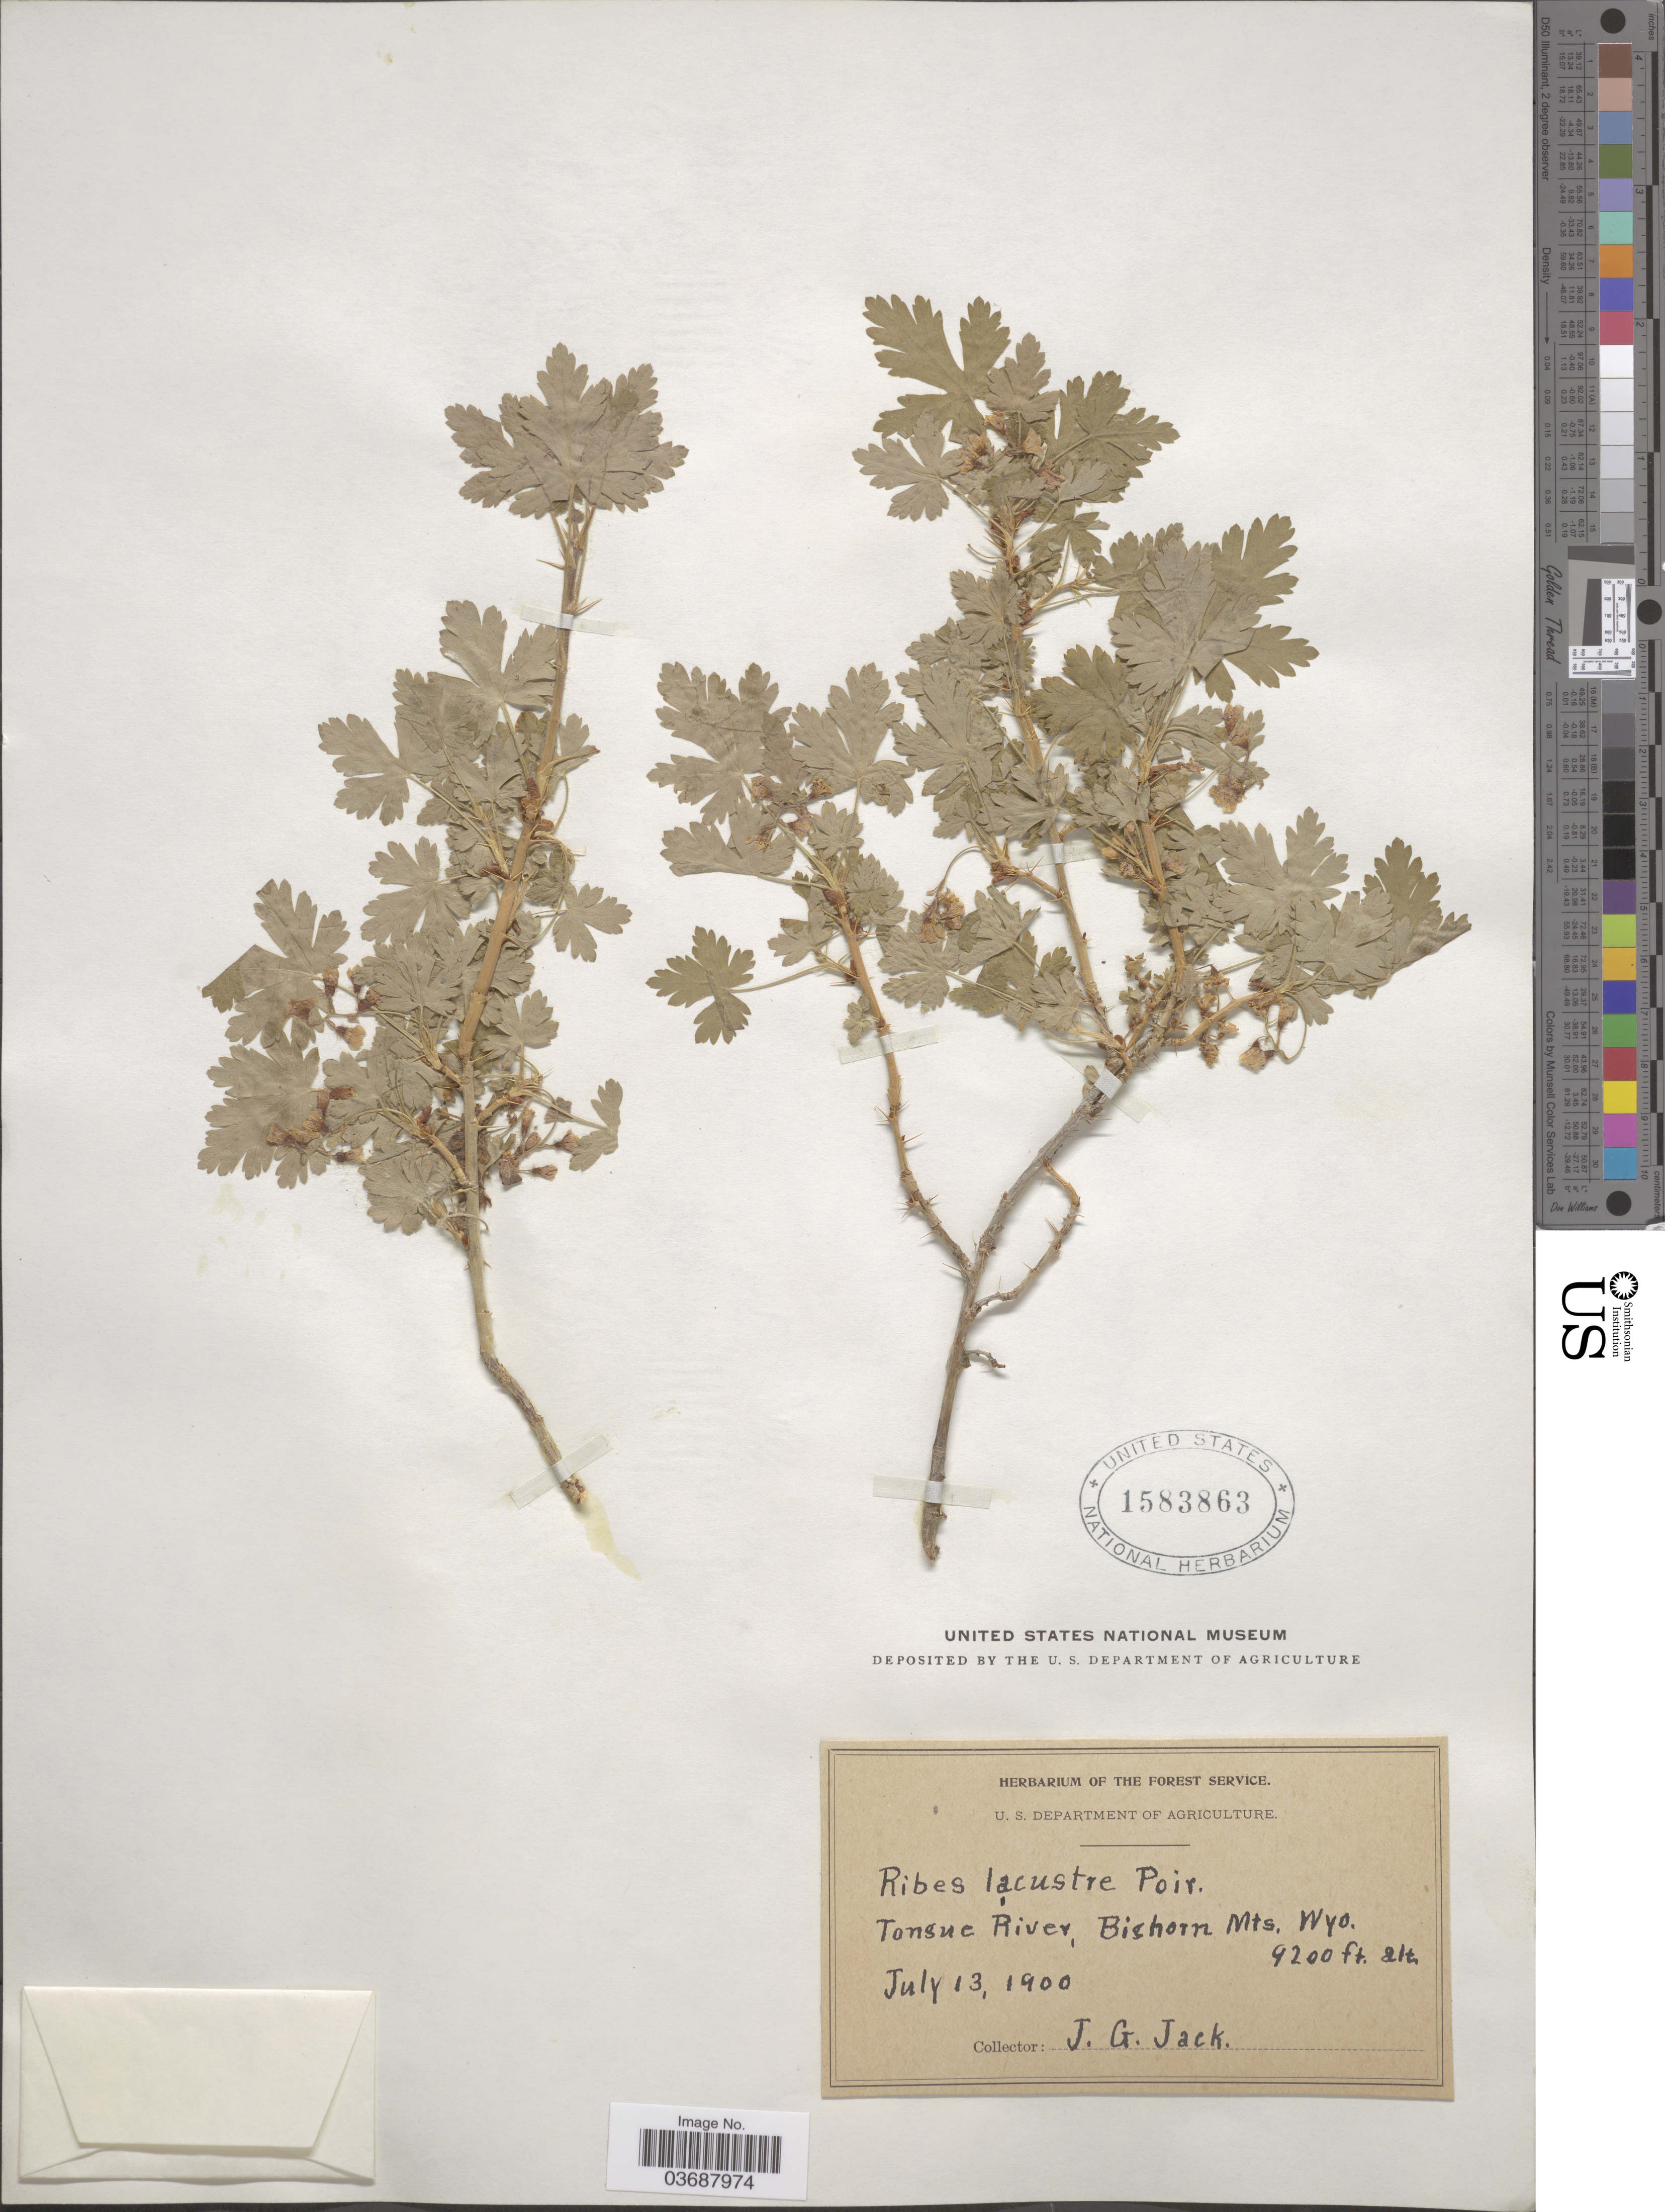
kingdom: Plantae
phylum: Tracheophyta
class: Magnoliopsida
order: Saxifragales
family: Grossulariaceae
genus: Ribes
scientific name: Ribes lacustre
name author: (Pers.) Poir.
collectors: J. G. Jack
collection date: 1900-07-13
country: United States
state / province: Wyoming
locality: Tonsue River, Bighorn Mts.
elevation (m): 2804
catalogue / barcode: US 1583863